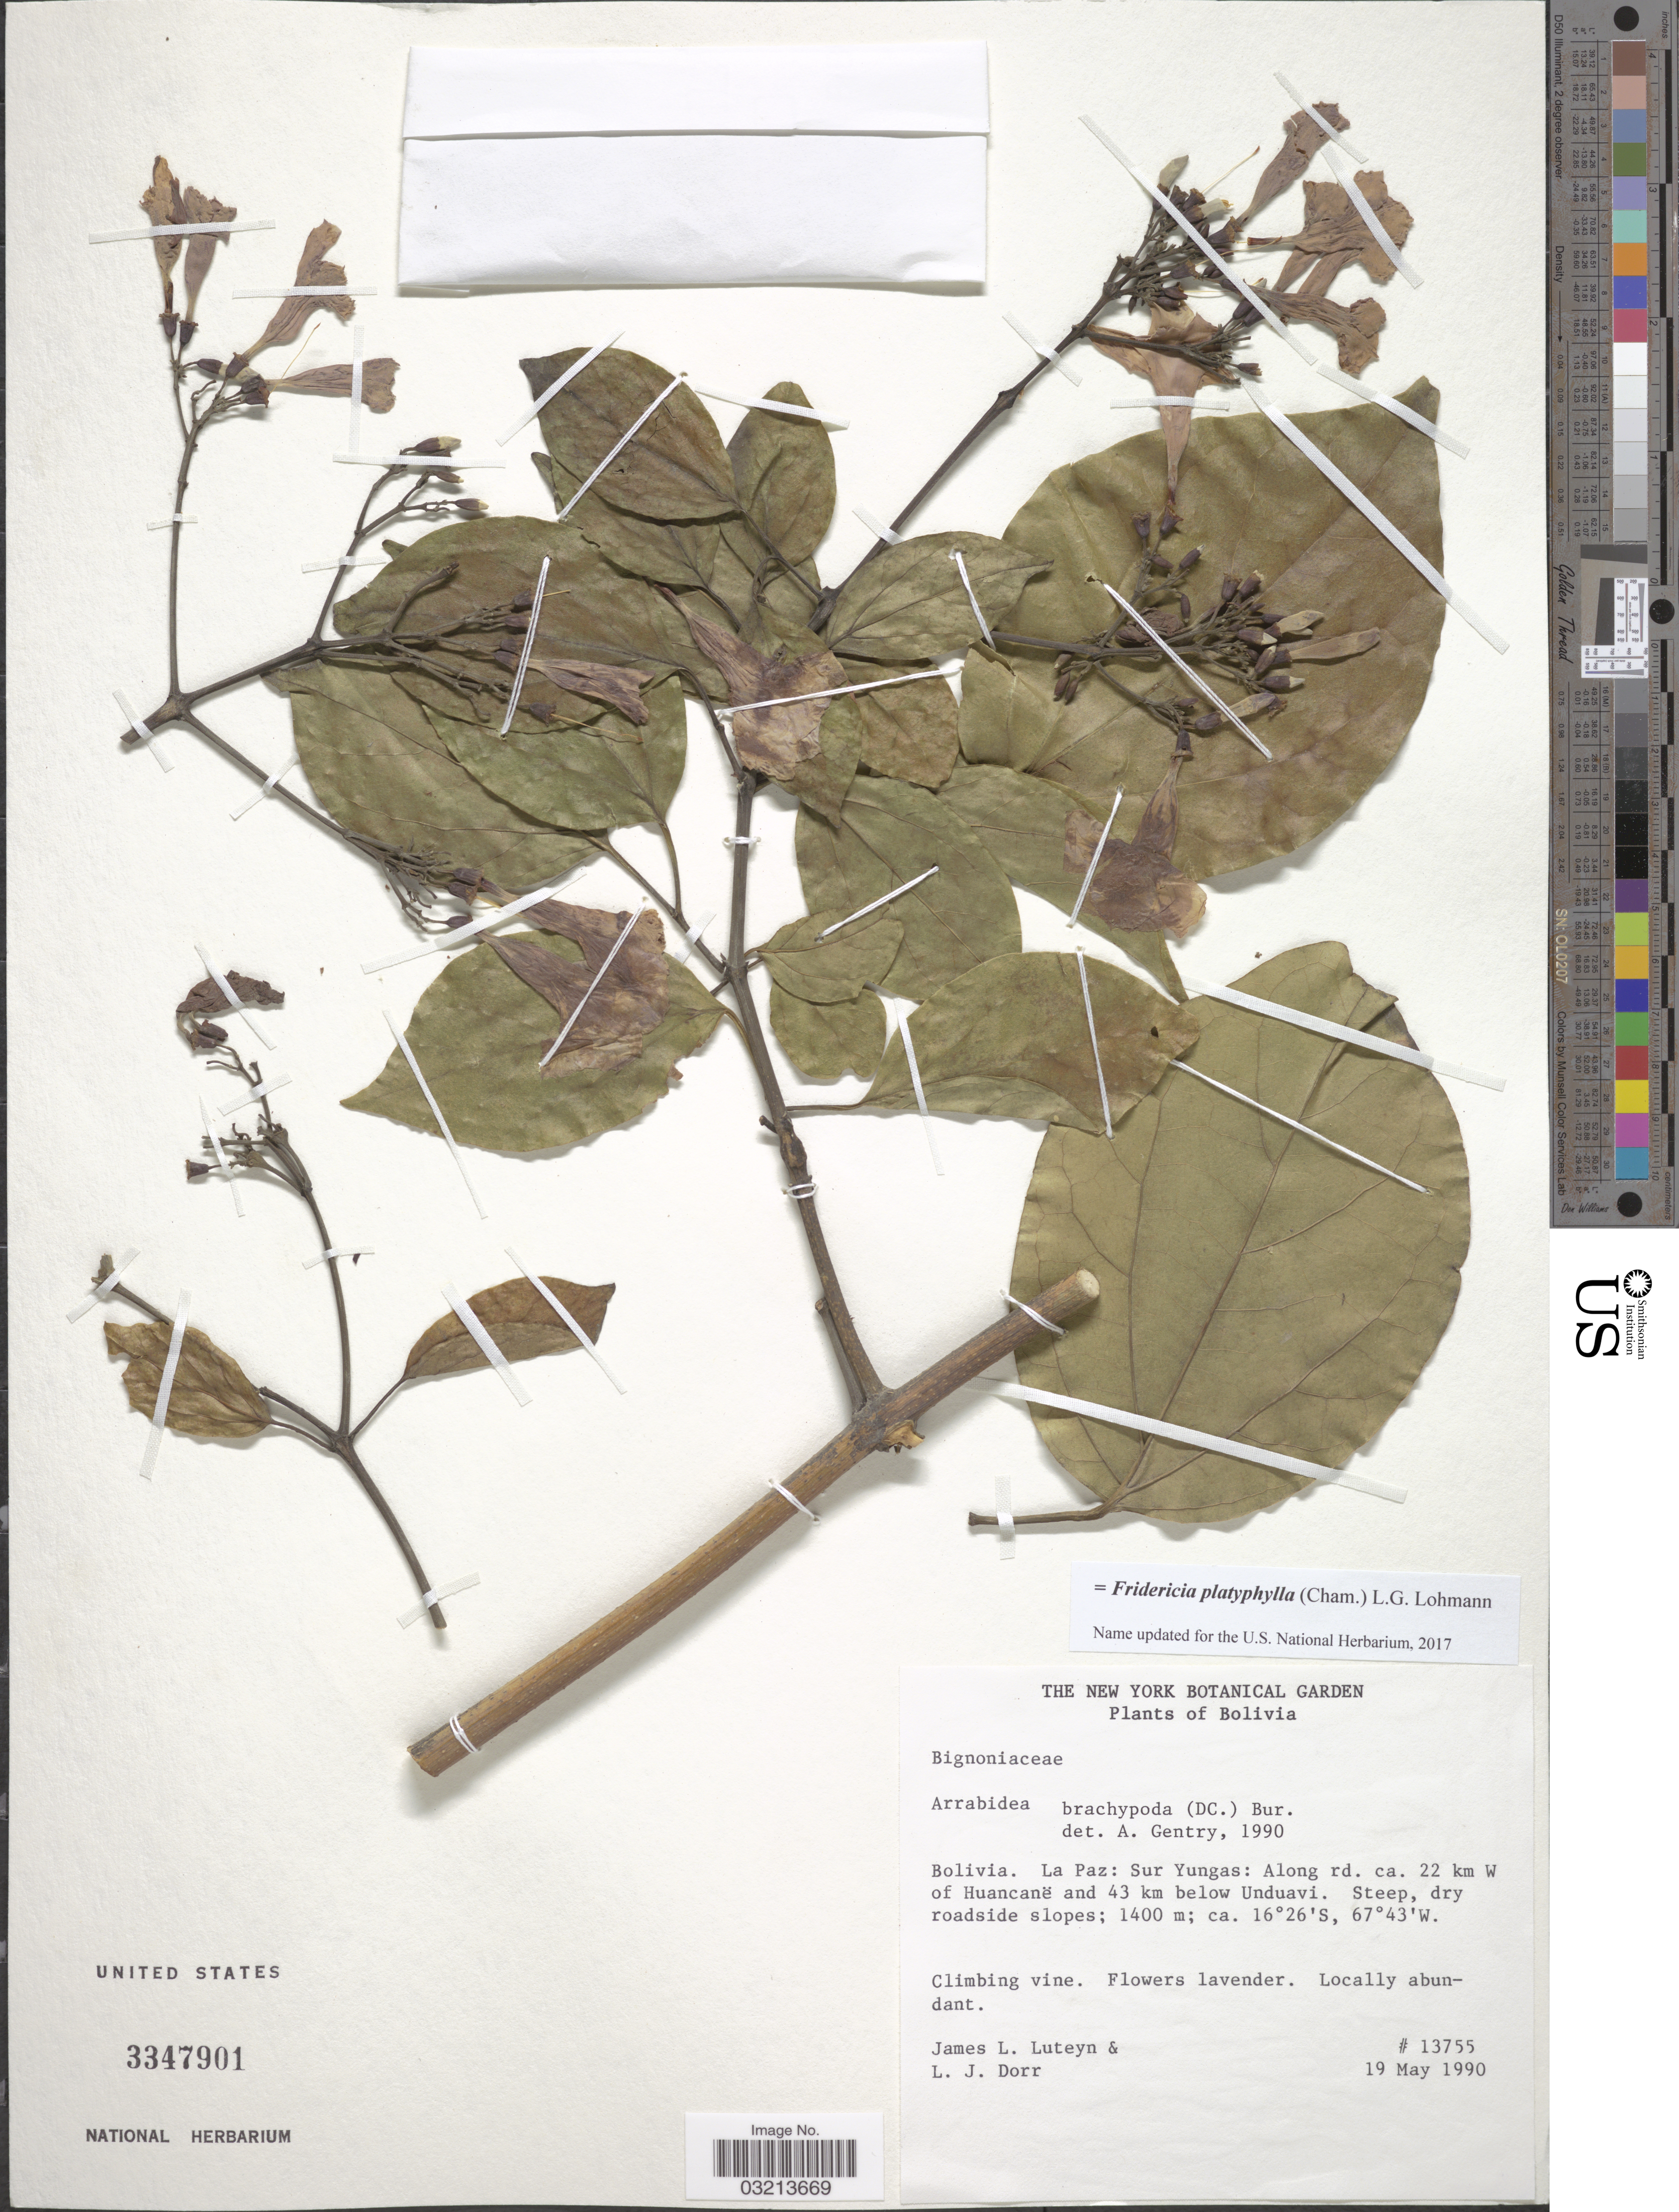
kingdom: Plantae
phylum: Tracheophyta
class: Magnoliopsida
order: Lamiales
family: Bignoniaceae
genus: Fridericia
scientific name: Fridericia platyphylla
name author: (Cham.) L.G. Lohmann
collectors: J. Luteyn & L. J. Dorr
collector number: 13755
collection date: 1990-05-19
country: Bolivia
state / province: La Paz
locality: Sur Yungas: Along rd. ca. 22 km W of Huancanë and 43 km below Unduavi.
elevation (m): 140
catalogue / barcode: US 3347901